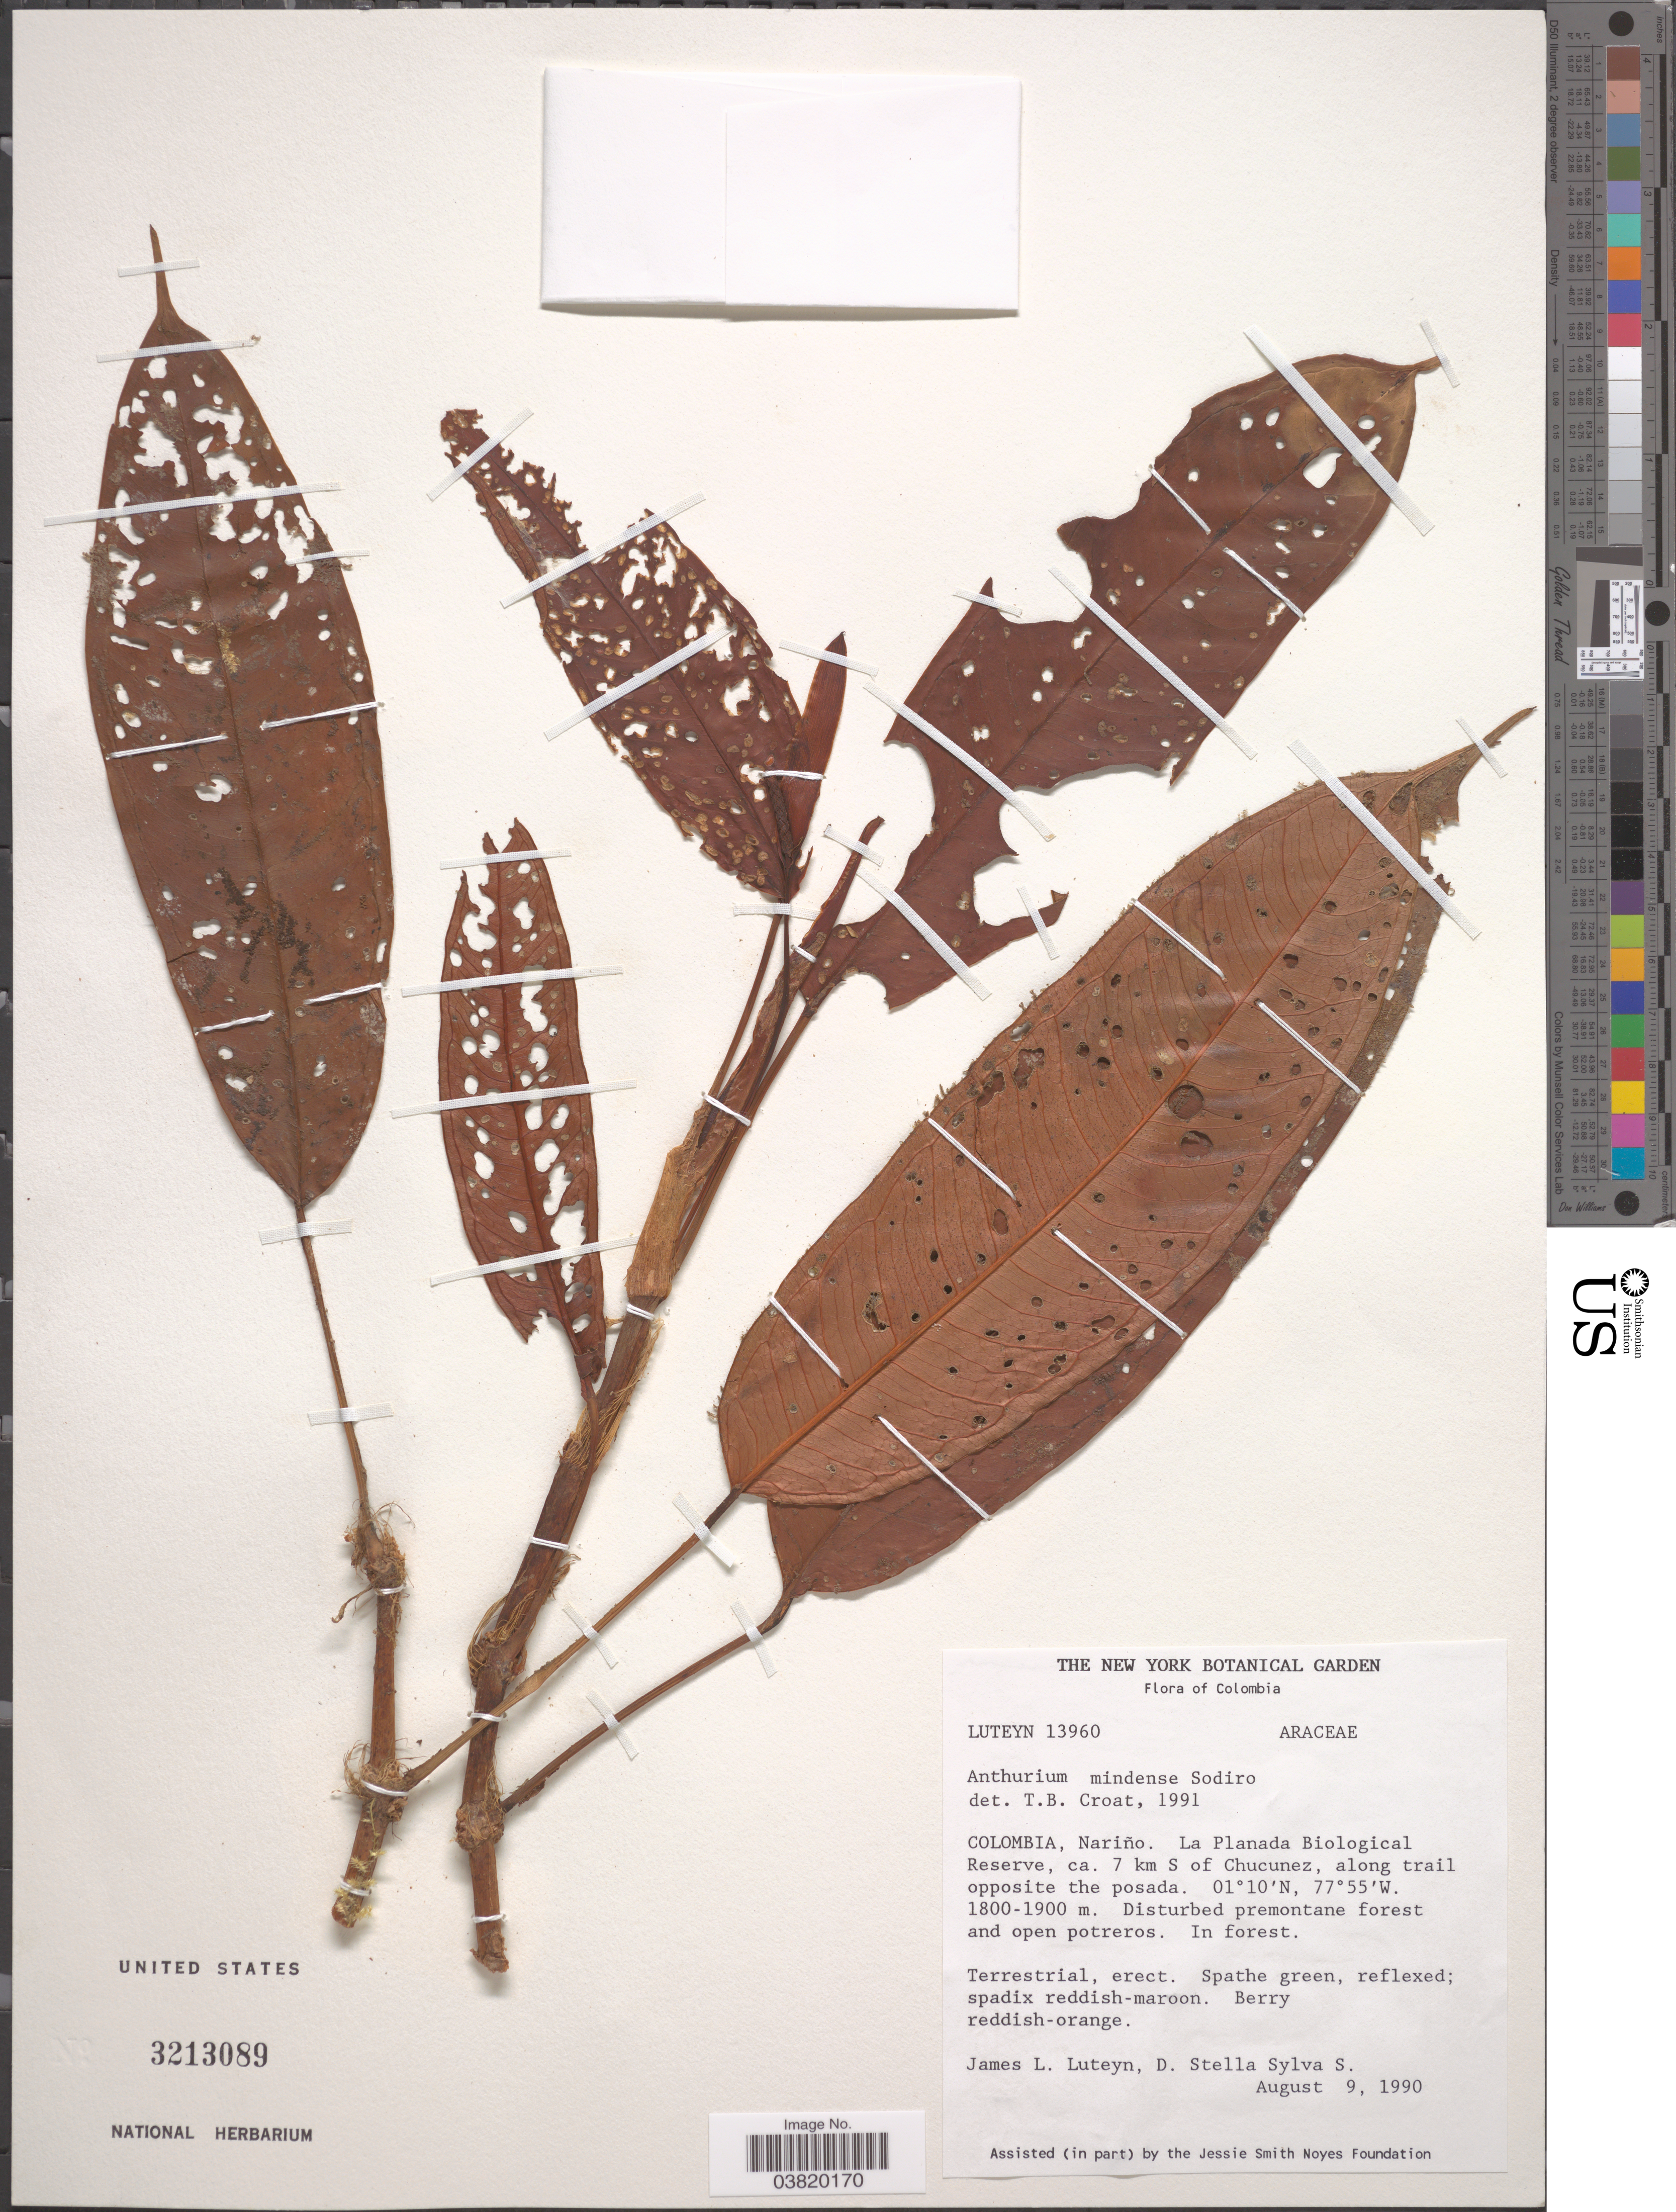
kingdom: Plantae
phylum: Tracheophyta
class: Liliopsida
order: Alismatales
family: Araceae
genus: Anthurium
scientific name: Anthurium mindense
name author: Sodiro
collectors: J. L. Luteyn & Stella Sylva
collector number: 13960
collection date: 1990-08-09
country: Colombia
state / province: Nariño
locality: La Planada Biological Reserve, ca. 7 km S of Chucunez, along trail opposite the posada.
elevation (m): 1800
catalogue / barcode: US 3213089